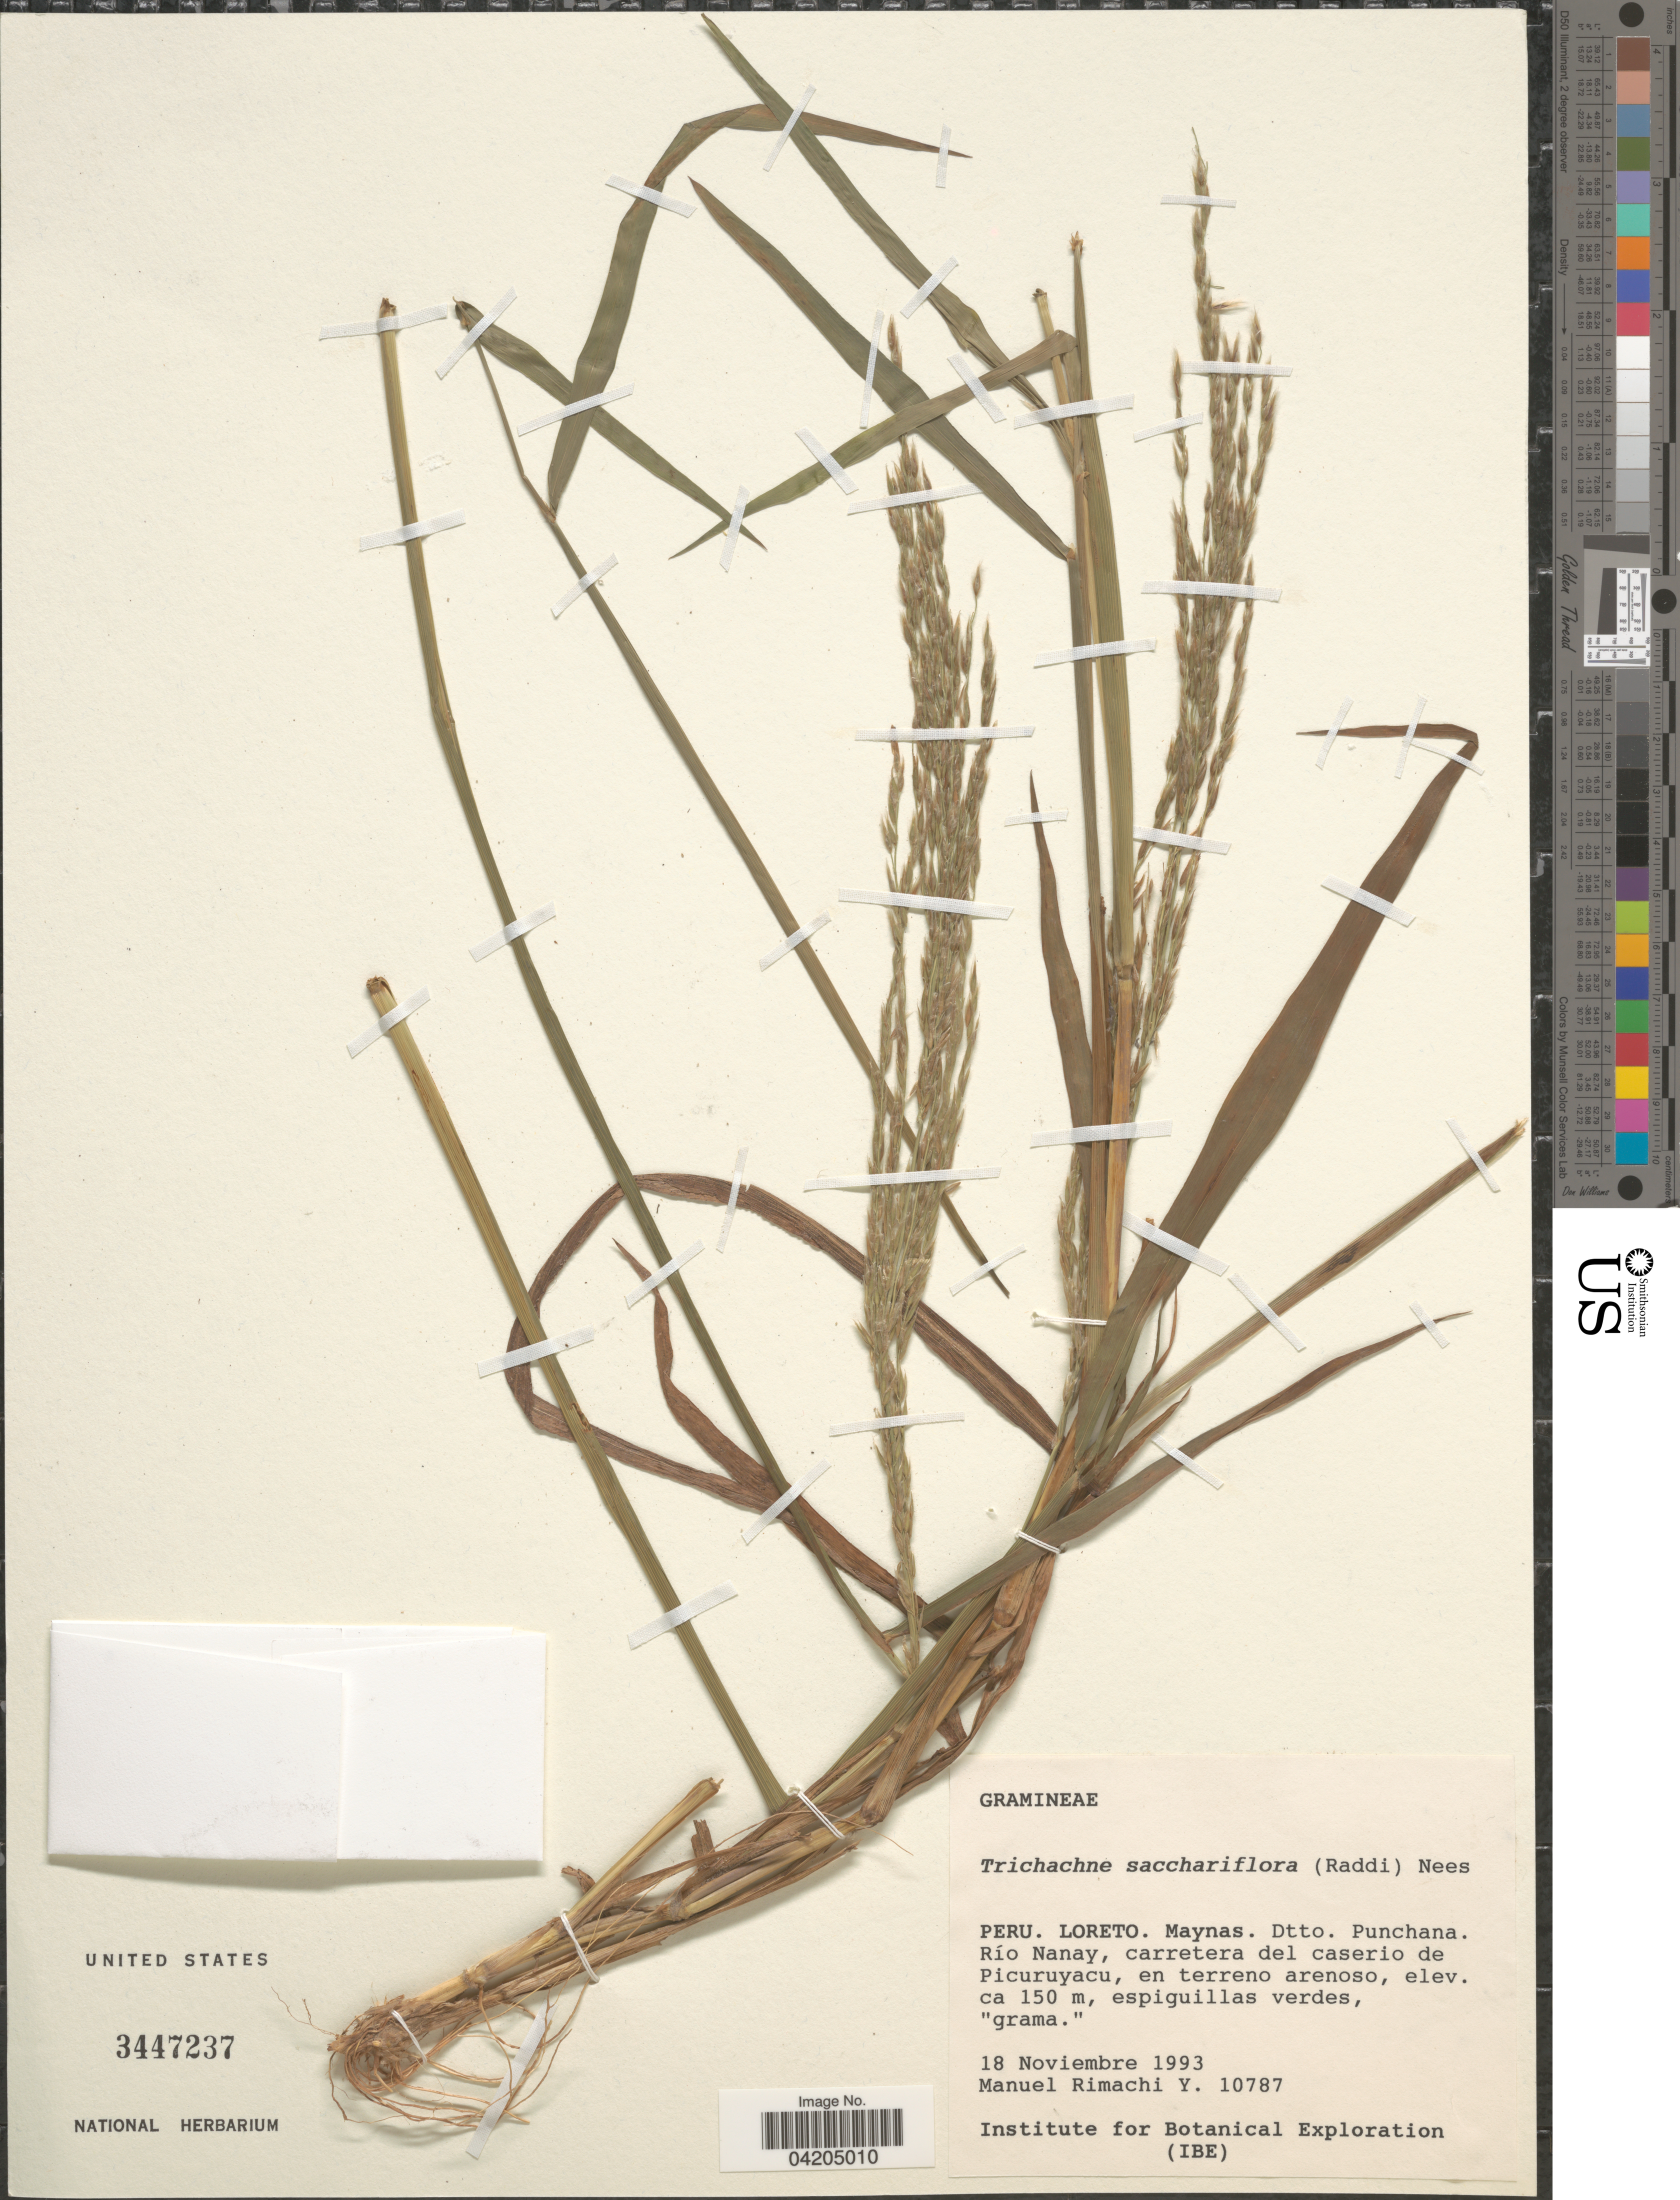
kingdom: Plantae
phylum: Tracheophyta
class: Liliopsida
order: Poales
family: Poaceae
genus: Digitaria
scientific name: Digitaria sacchariflora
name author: (Nees) Henr.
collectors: M. Rimachi Y.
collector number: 10787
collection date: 1993-11-18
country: Peru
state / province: Loreto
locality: Maynas. Dtto. Punchana. Río Nanay, carretera del caserio de Picuruyacu. Institute for Botanical Exploration (IBE).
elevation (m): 150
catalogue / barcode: US 3447237